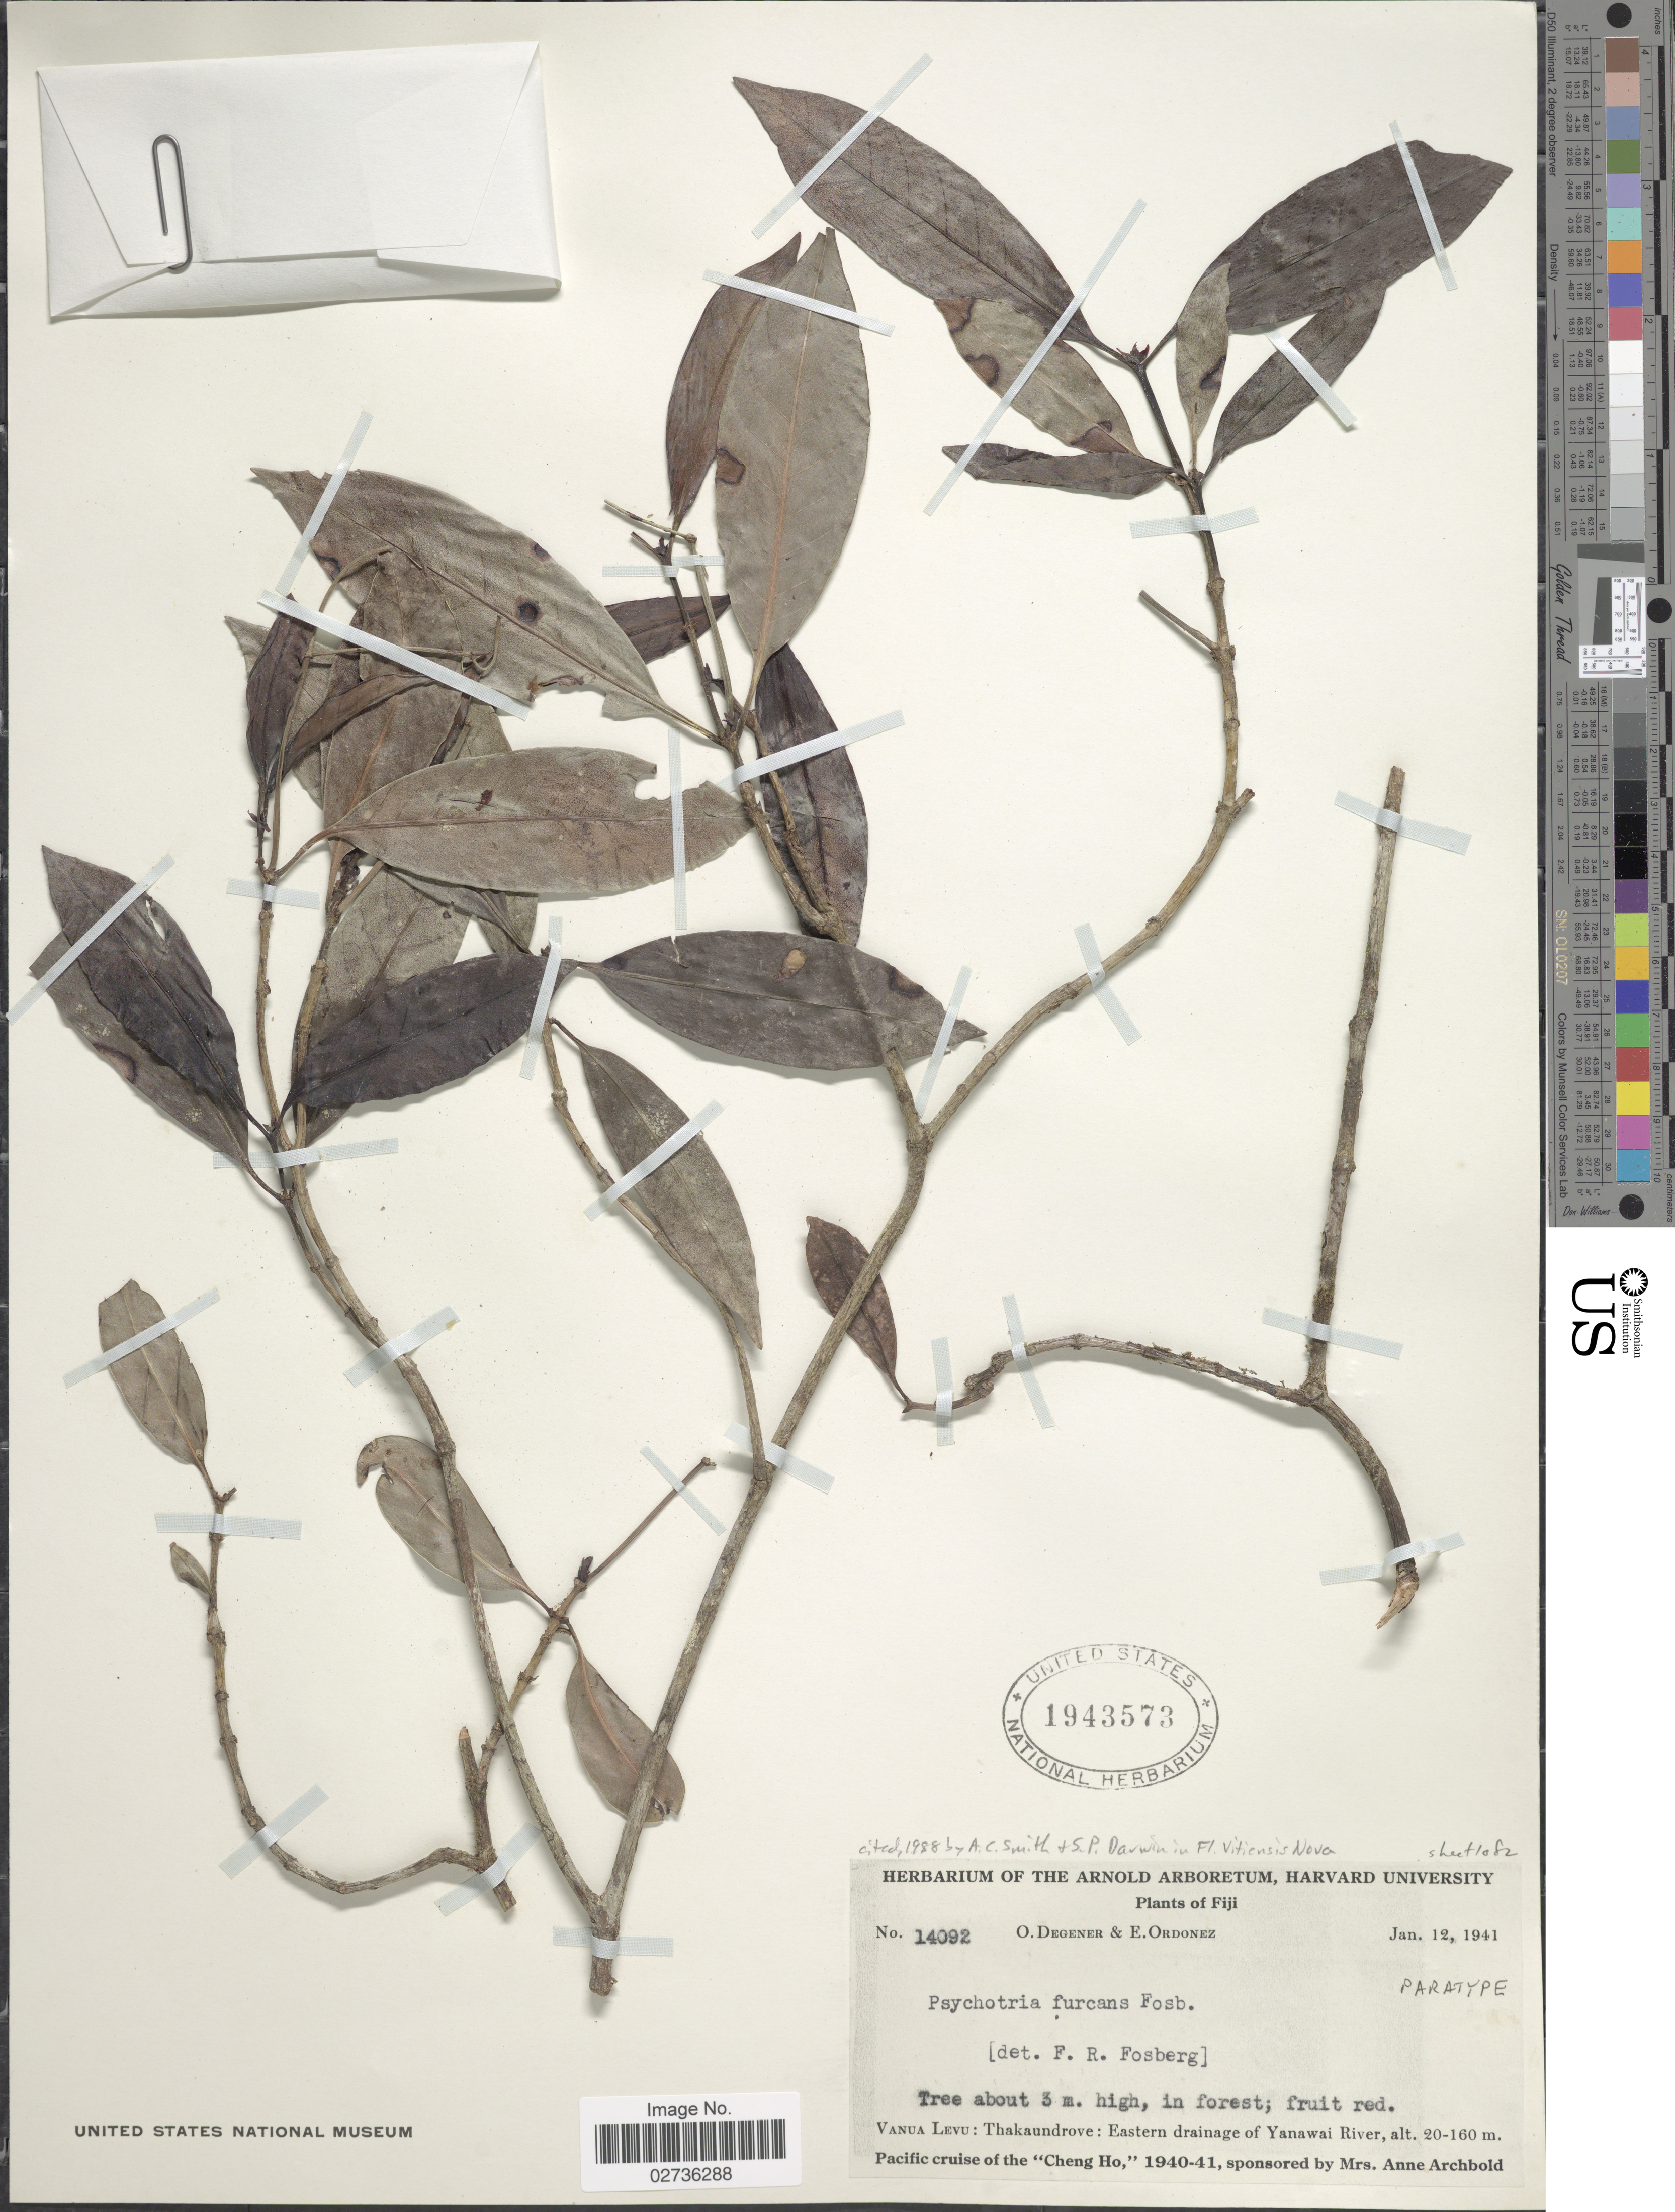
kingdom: Plantae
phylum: Tracheophyta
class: Magnoliopsida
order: Gentianales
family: Rubiaceae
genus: Psychotria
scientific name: Psychotria furcans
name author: Fosberg in A.C. Sm.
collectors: O. Degener & E. Ordonez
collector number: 14092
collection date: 1941-01-12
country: Fiji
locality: Vanua Levu: Thakaundrove: Eastern drainage of Yanawai River.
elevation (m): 20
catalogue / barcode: US 1943573